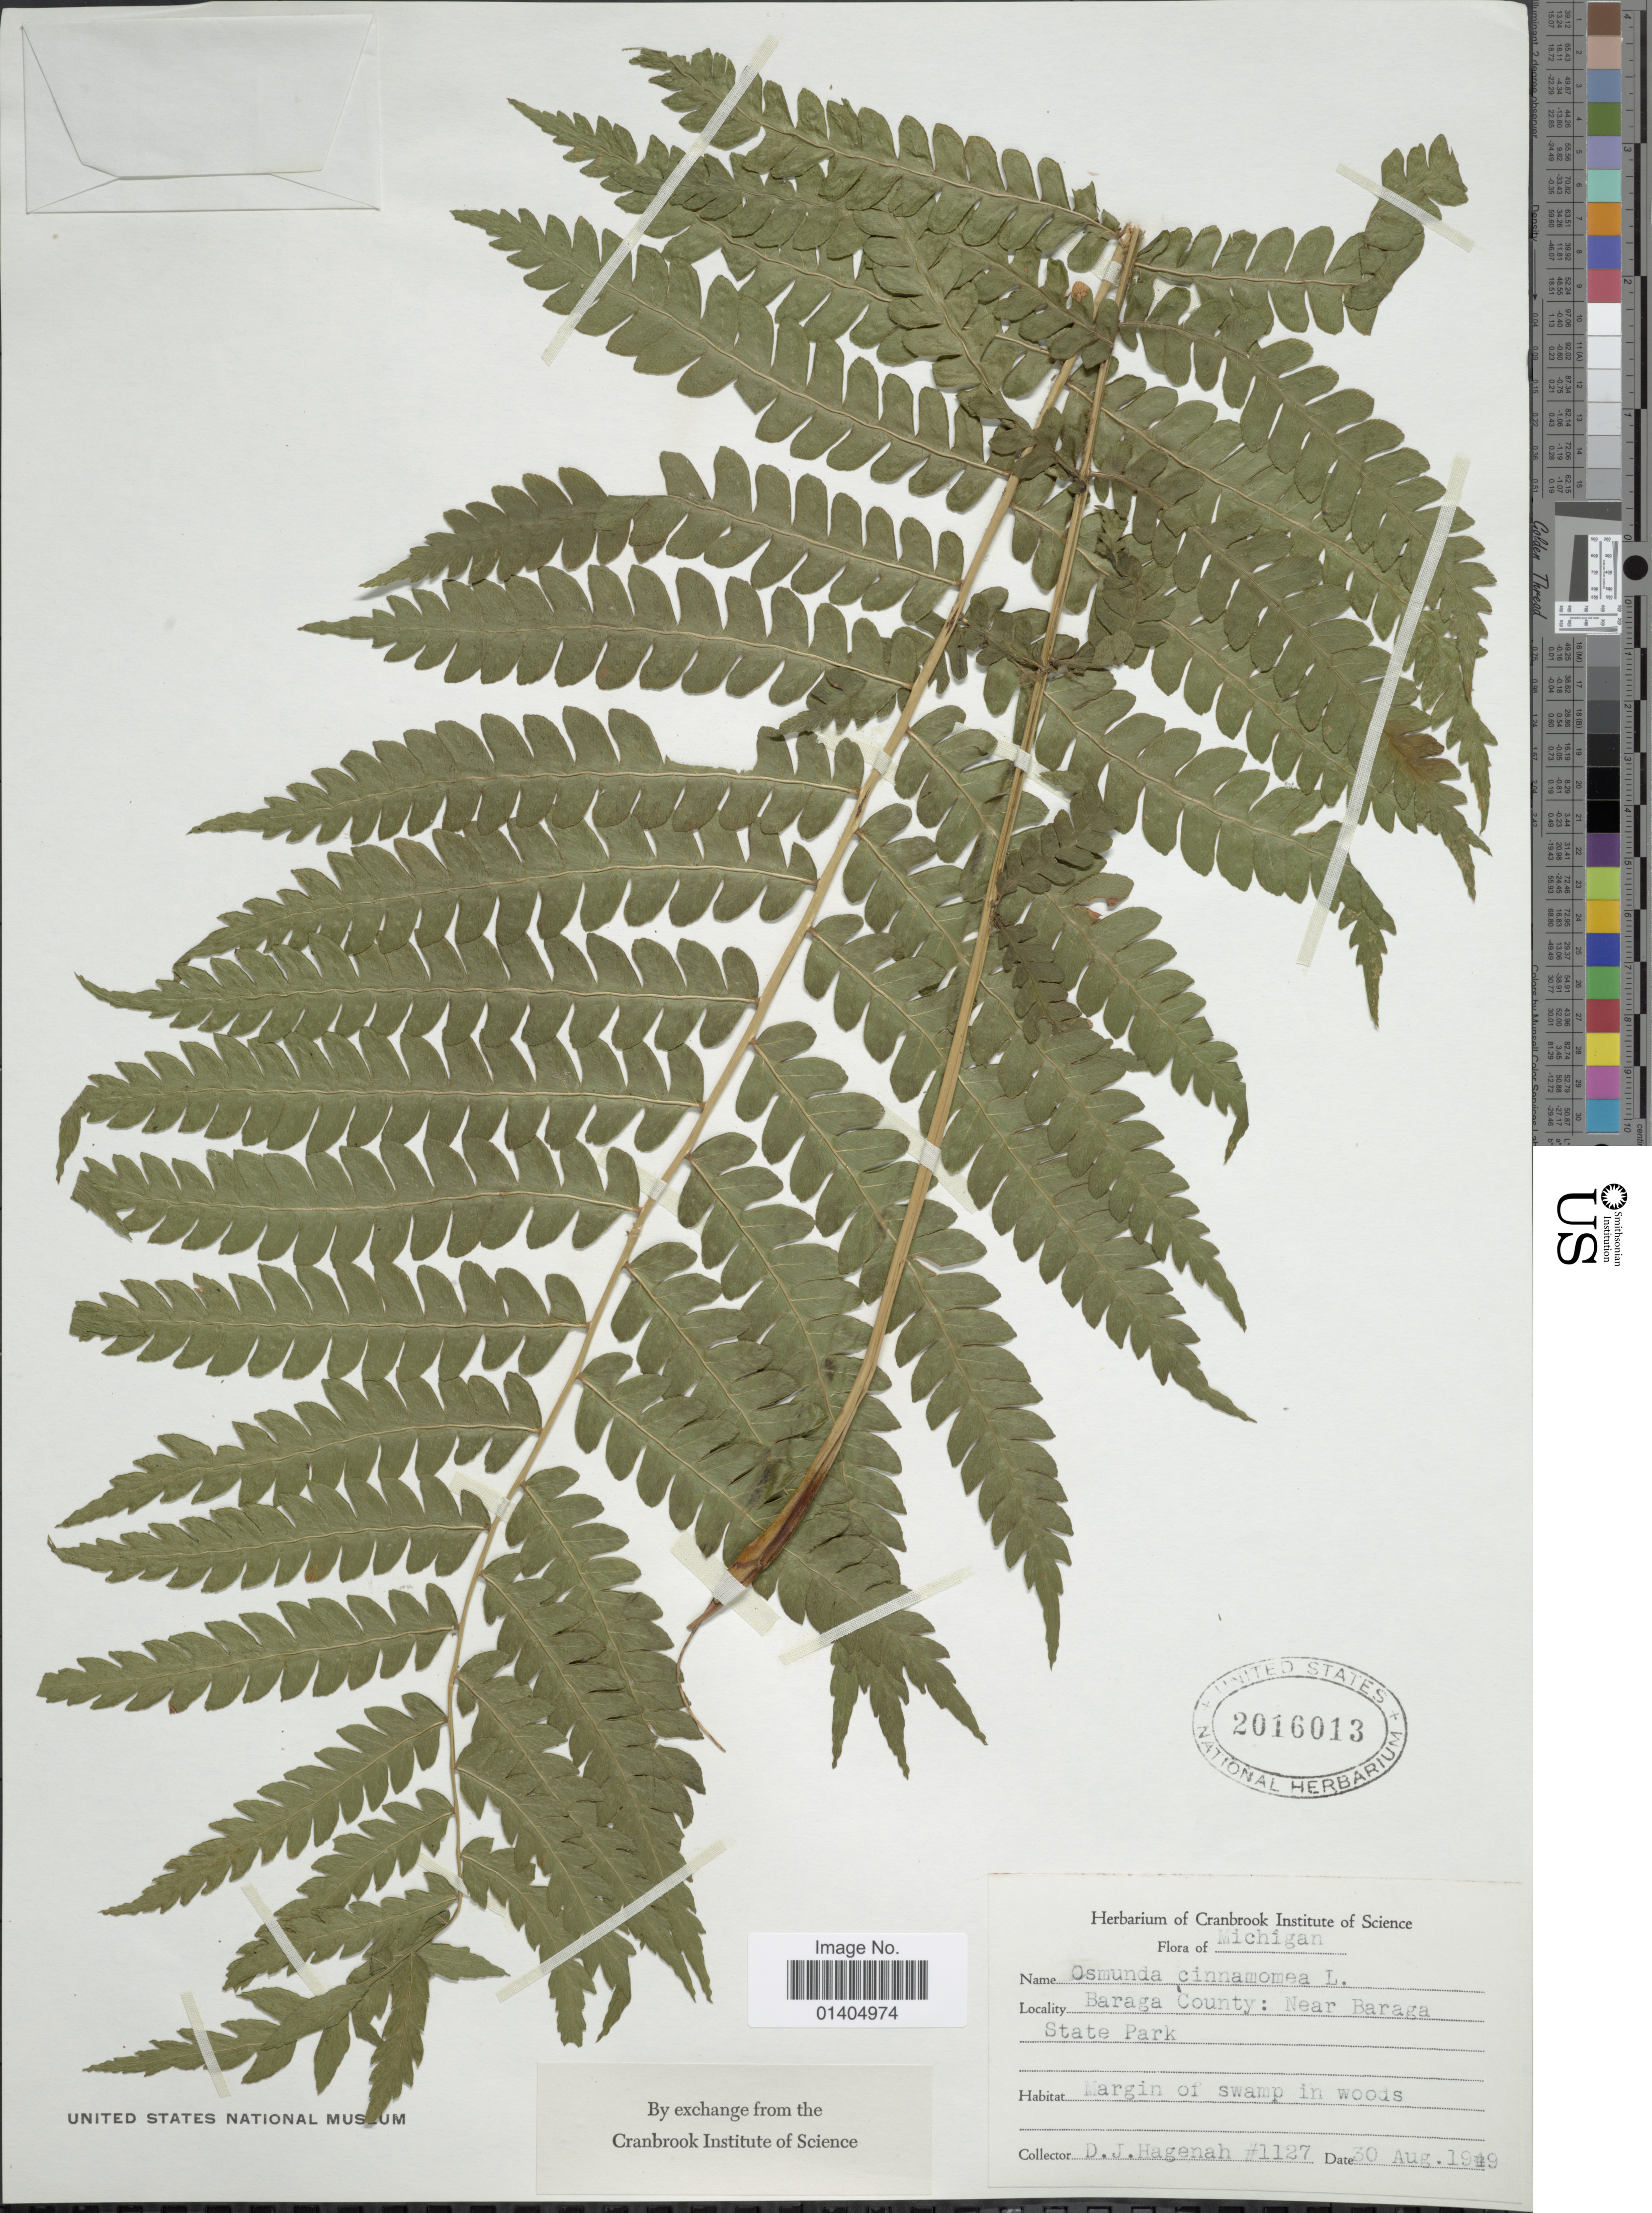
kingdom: Plantae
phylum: Tracheophyta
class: Polypodiopsida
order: Osmundales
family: Osmundaceae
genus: Osmundastrum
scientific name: Osmundastrum cinnamomeum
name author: (L.) C. Presl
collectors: D. Hagenah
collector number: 1127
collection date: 1949-08-30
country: United States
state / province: Michigan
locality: Baraga County: Near Baraga State Park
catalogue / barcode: US 2016013